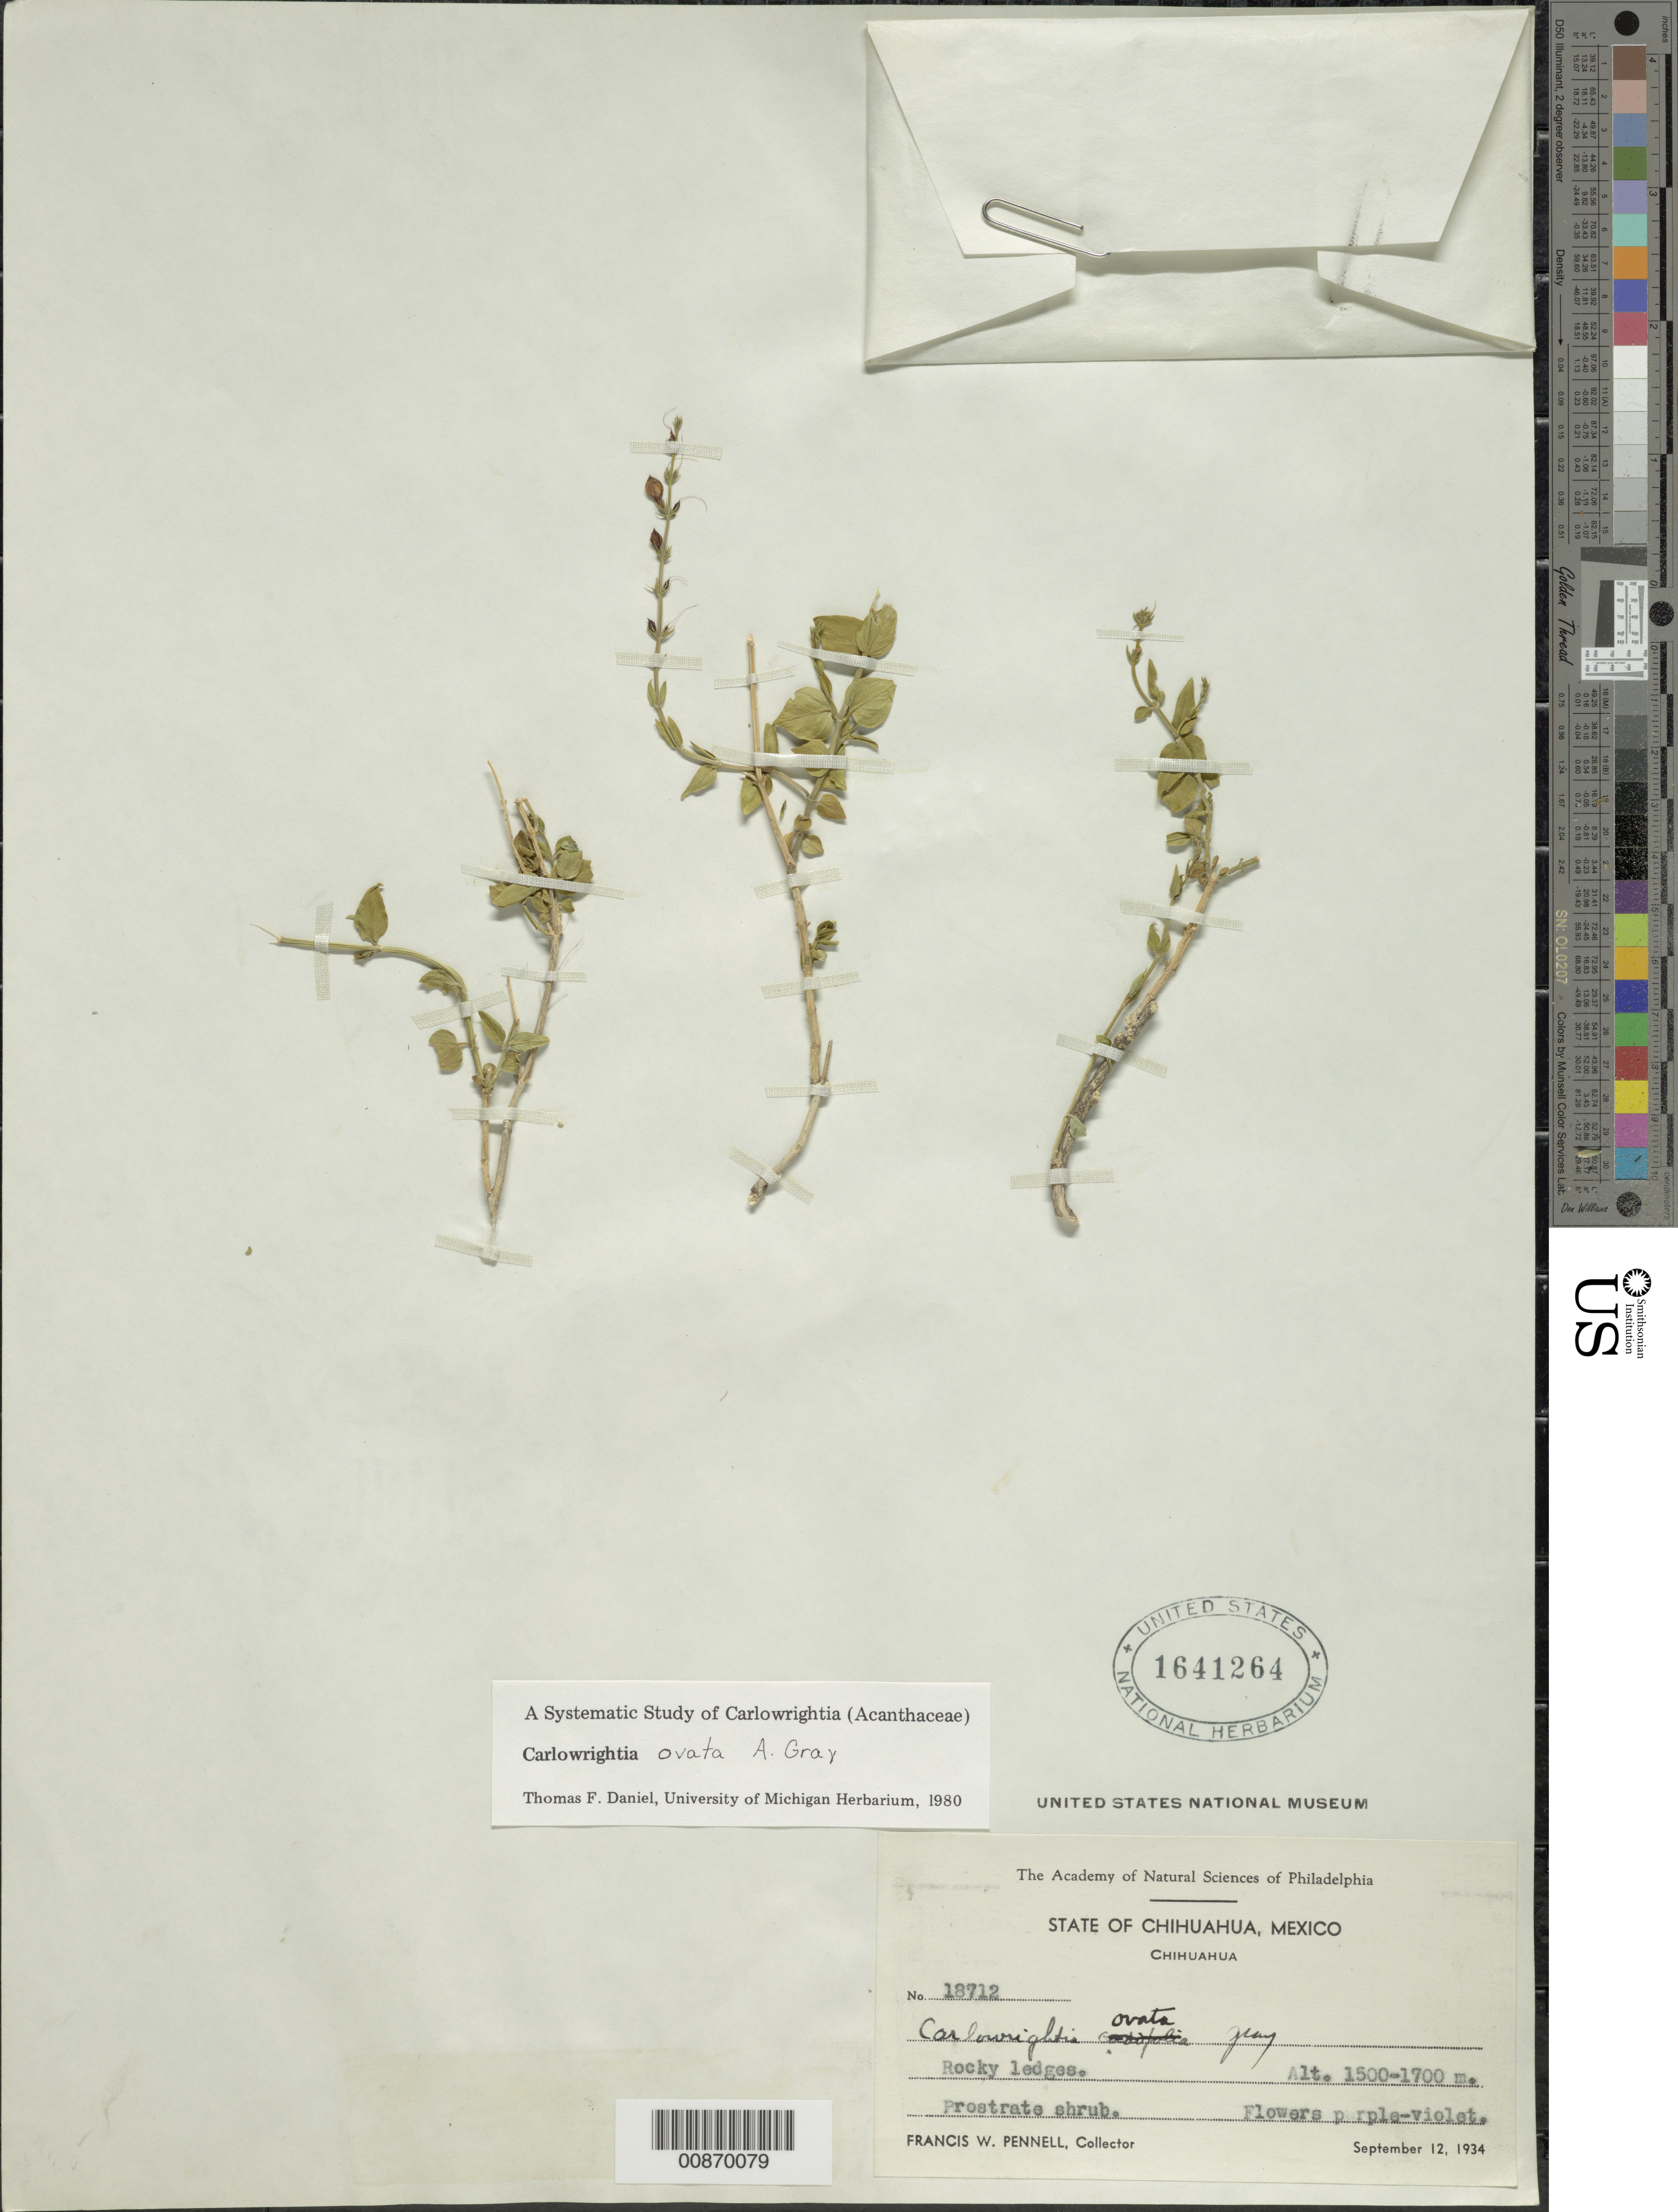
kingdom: Plantae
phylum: Tracheophyta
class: Magnoliopsida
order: Lamiales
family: Acanthaceae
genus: Carlowrightia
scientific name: Carlowrightia ovata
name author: A. Gray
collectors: F. W. Pennell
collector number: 18712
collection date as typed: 12 Sep 1934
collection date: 1934-09-12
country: Mexico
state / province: Chihuahua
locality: Chihuahua.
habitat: Rocky ledges.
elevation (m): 1700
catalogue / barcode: US 1641264